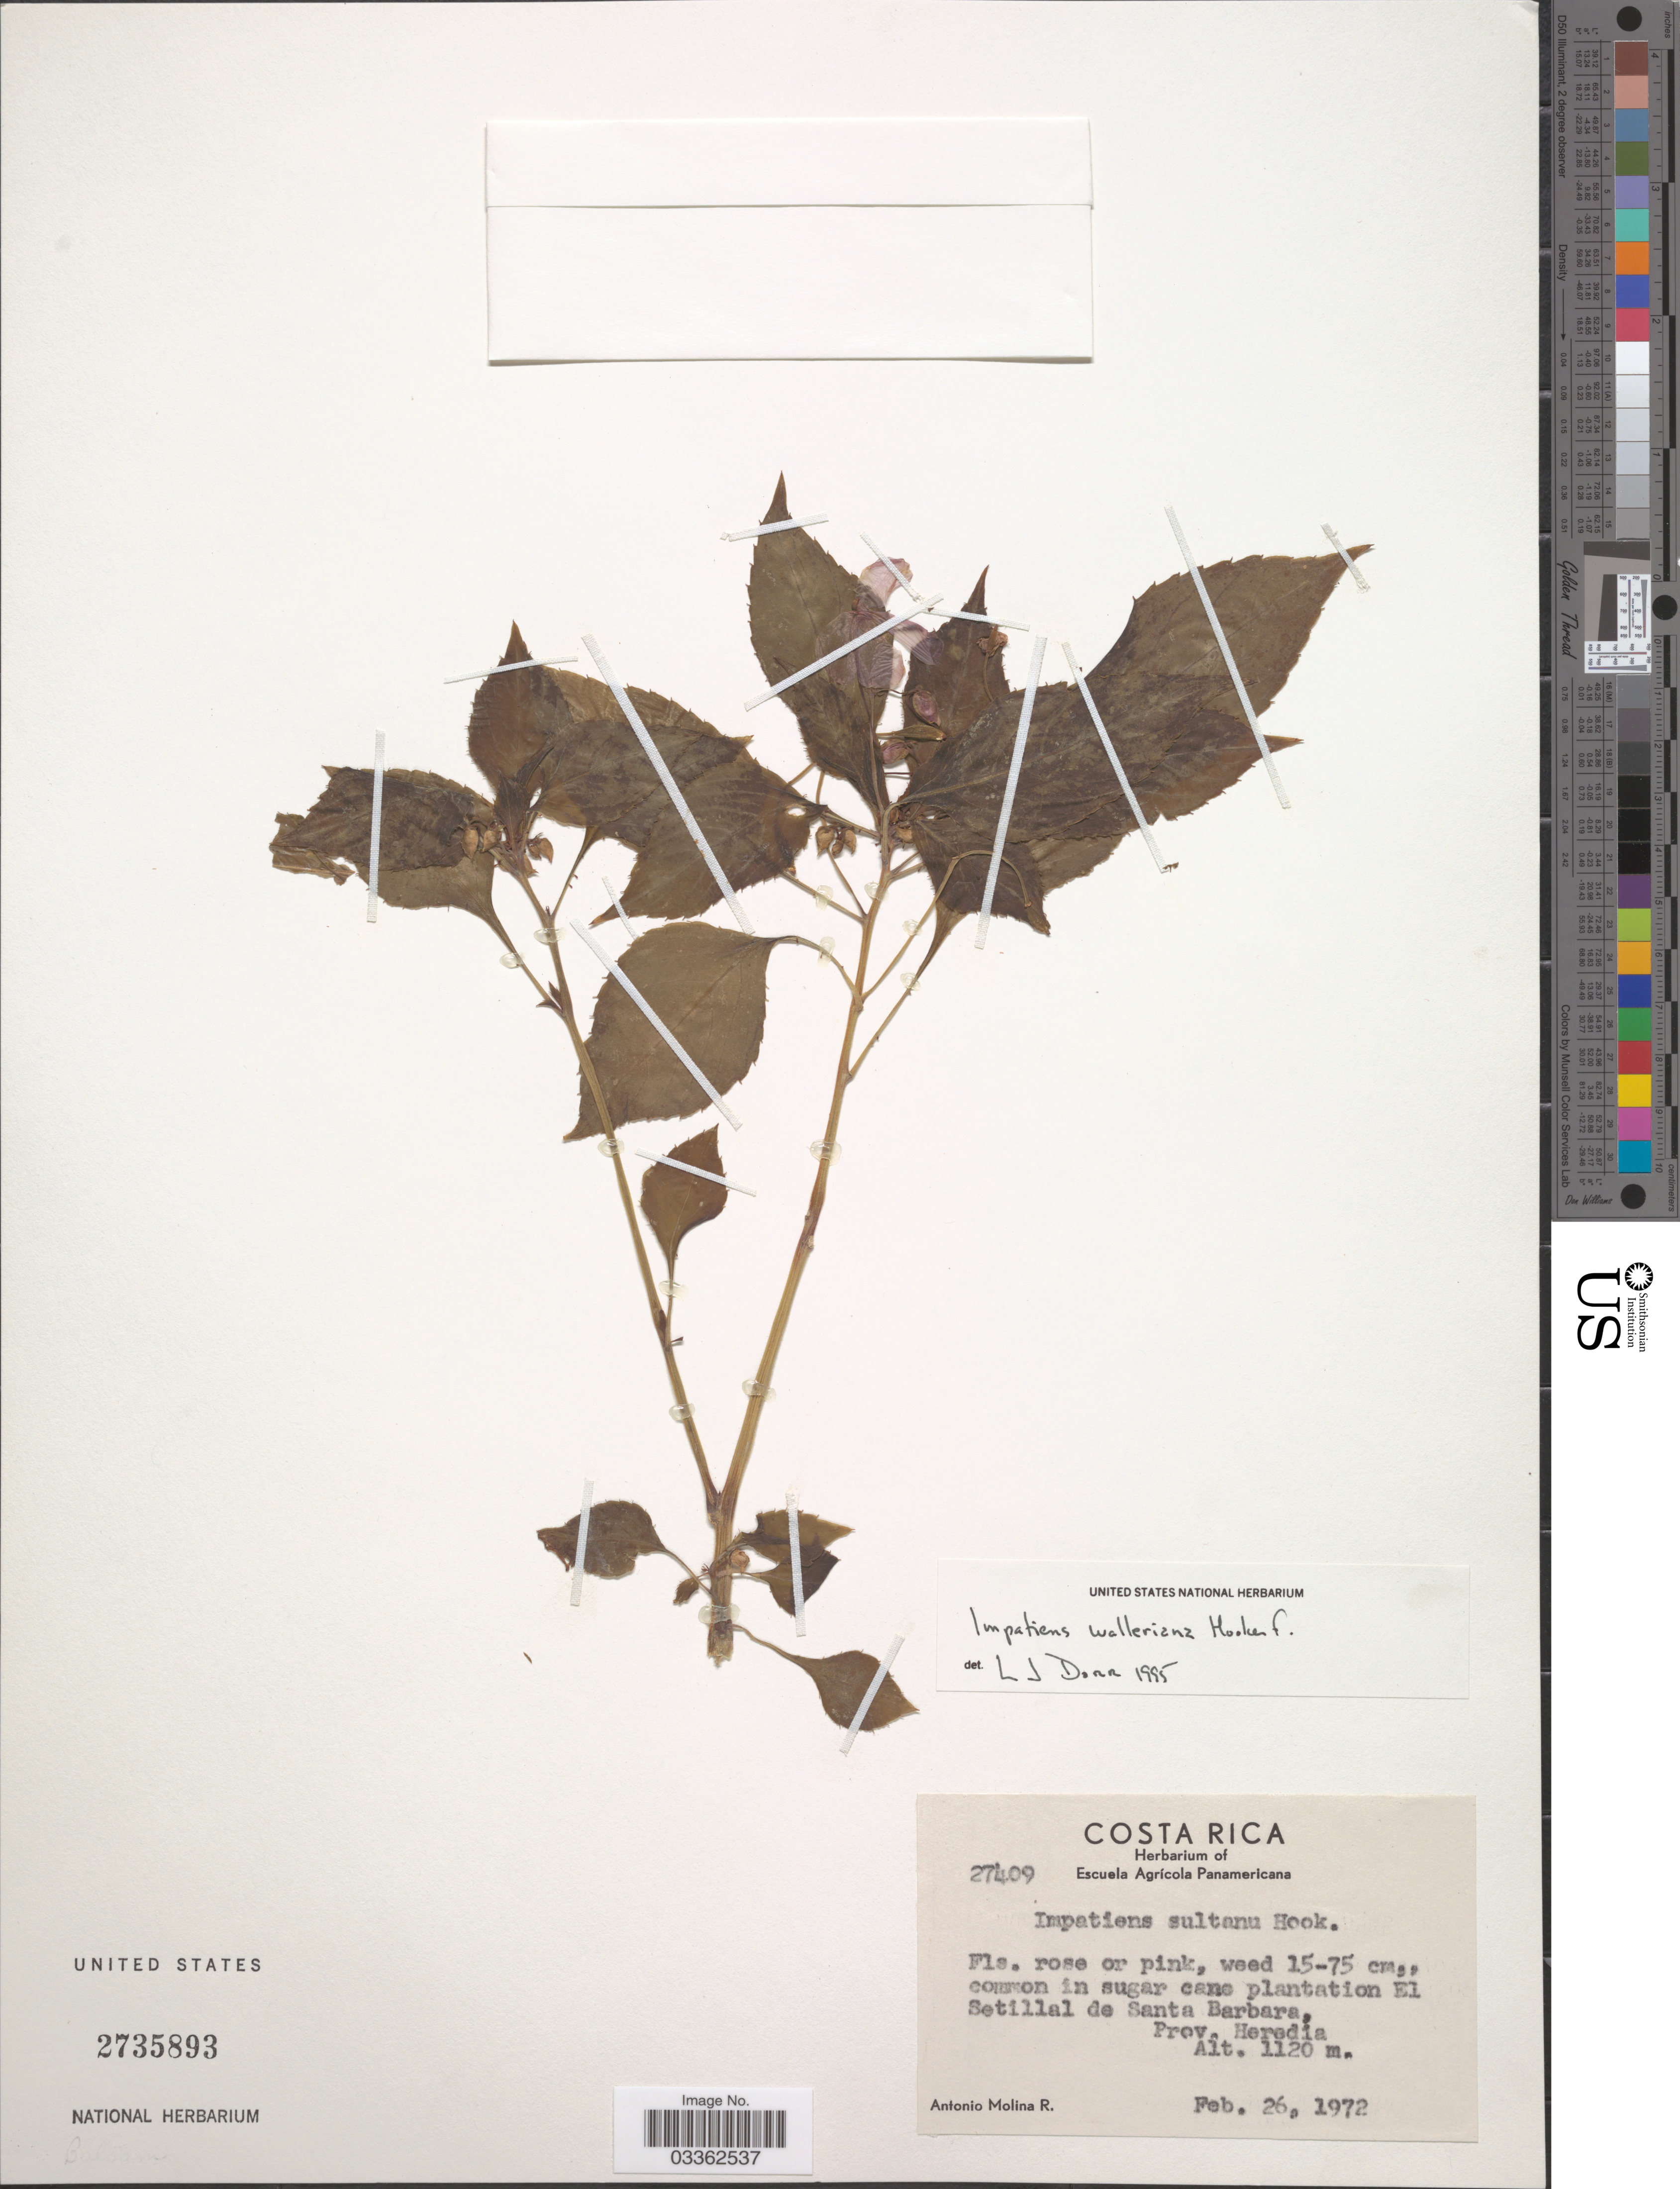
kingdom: Plantae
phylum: Tracheophyta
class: Magnoliopsida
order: Ericales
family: Balsaminaceae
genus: Impatiens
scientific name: Impatiens walleriana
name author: Hook. f.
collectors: A. Molina R.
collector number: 27409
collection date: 1972-02-26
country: Costa Rica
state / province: Heredia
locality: Common in sugar cane plantation El Setillal de Santa Barbara.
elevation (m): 1120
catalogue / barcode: US 2735893